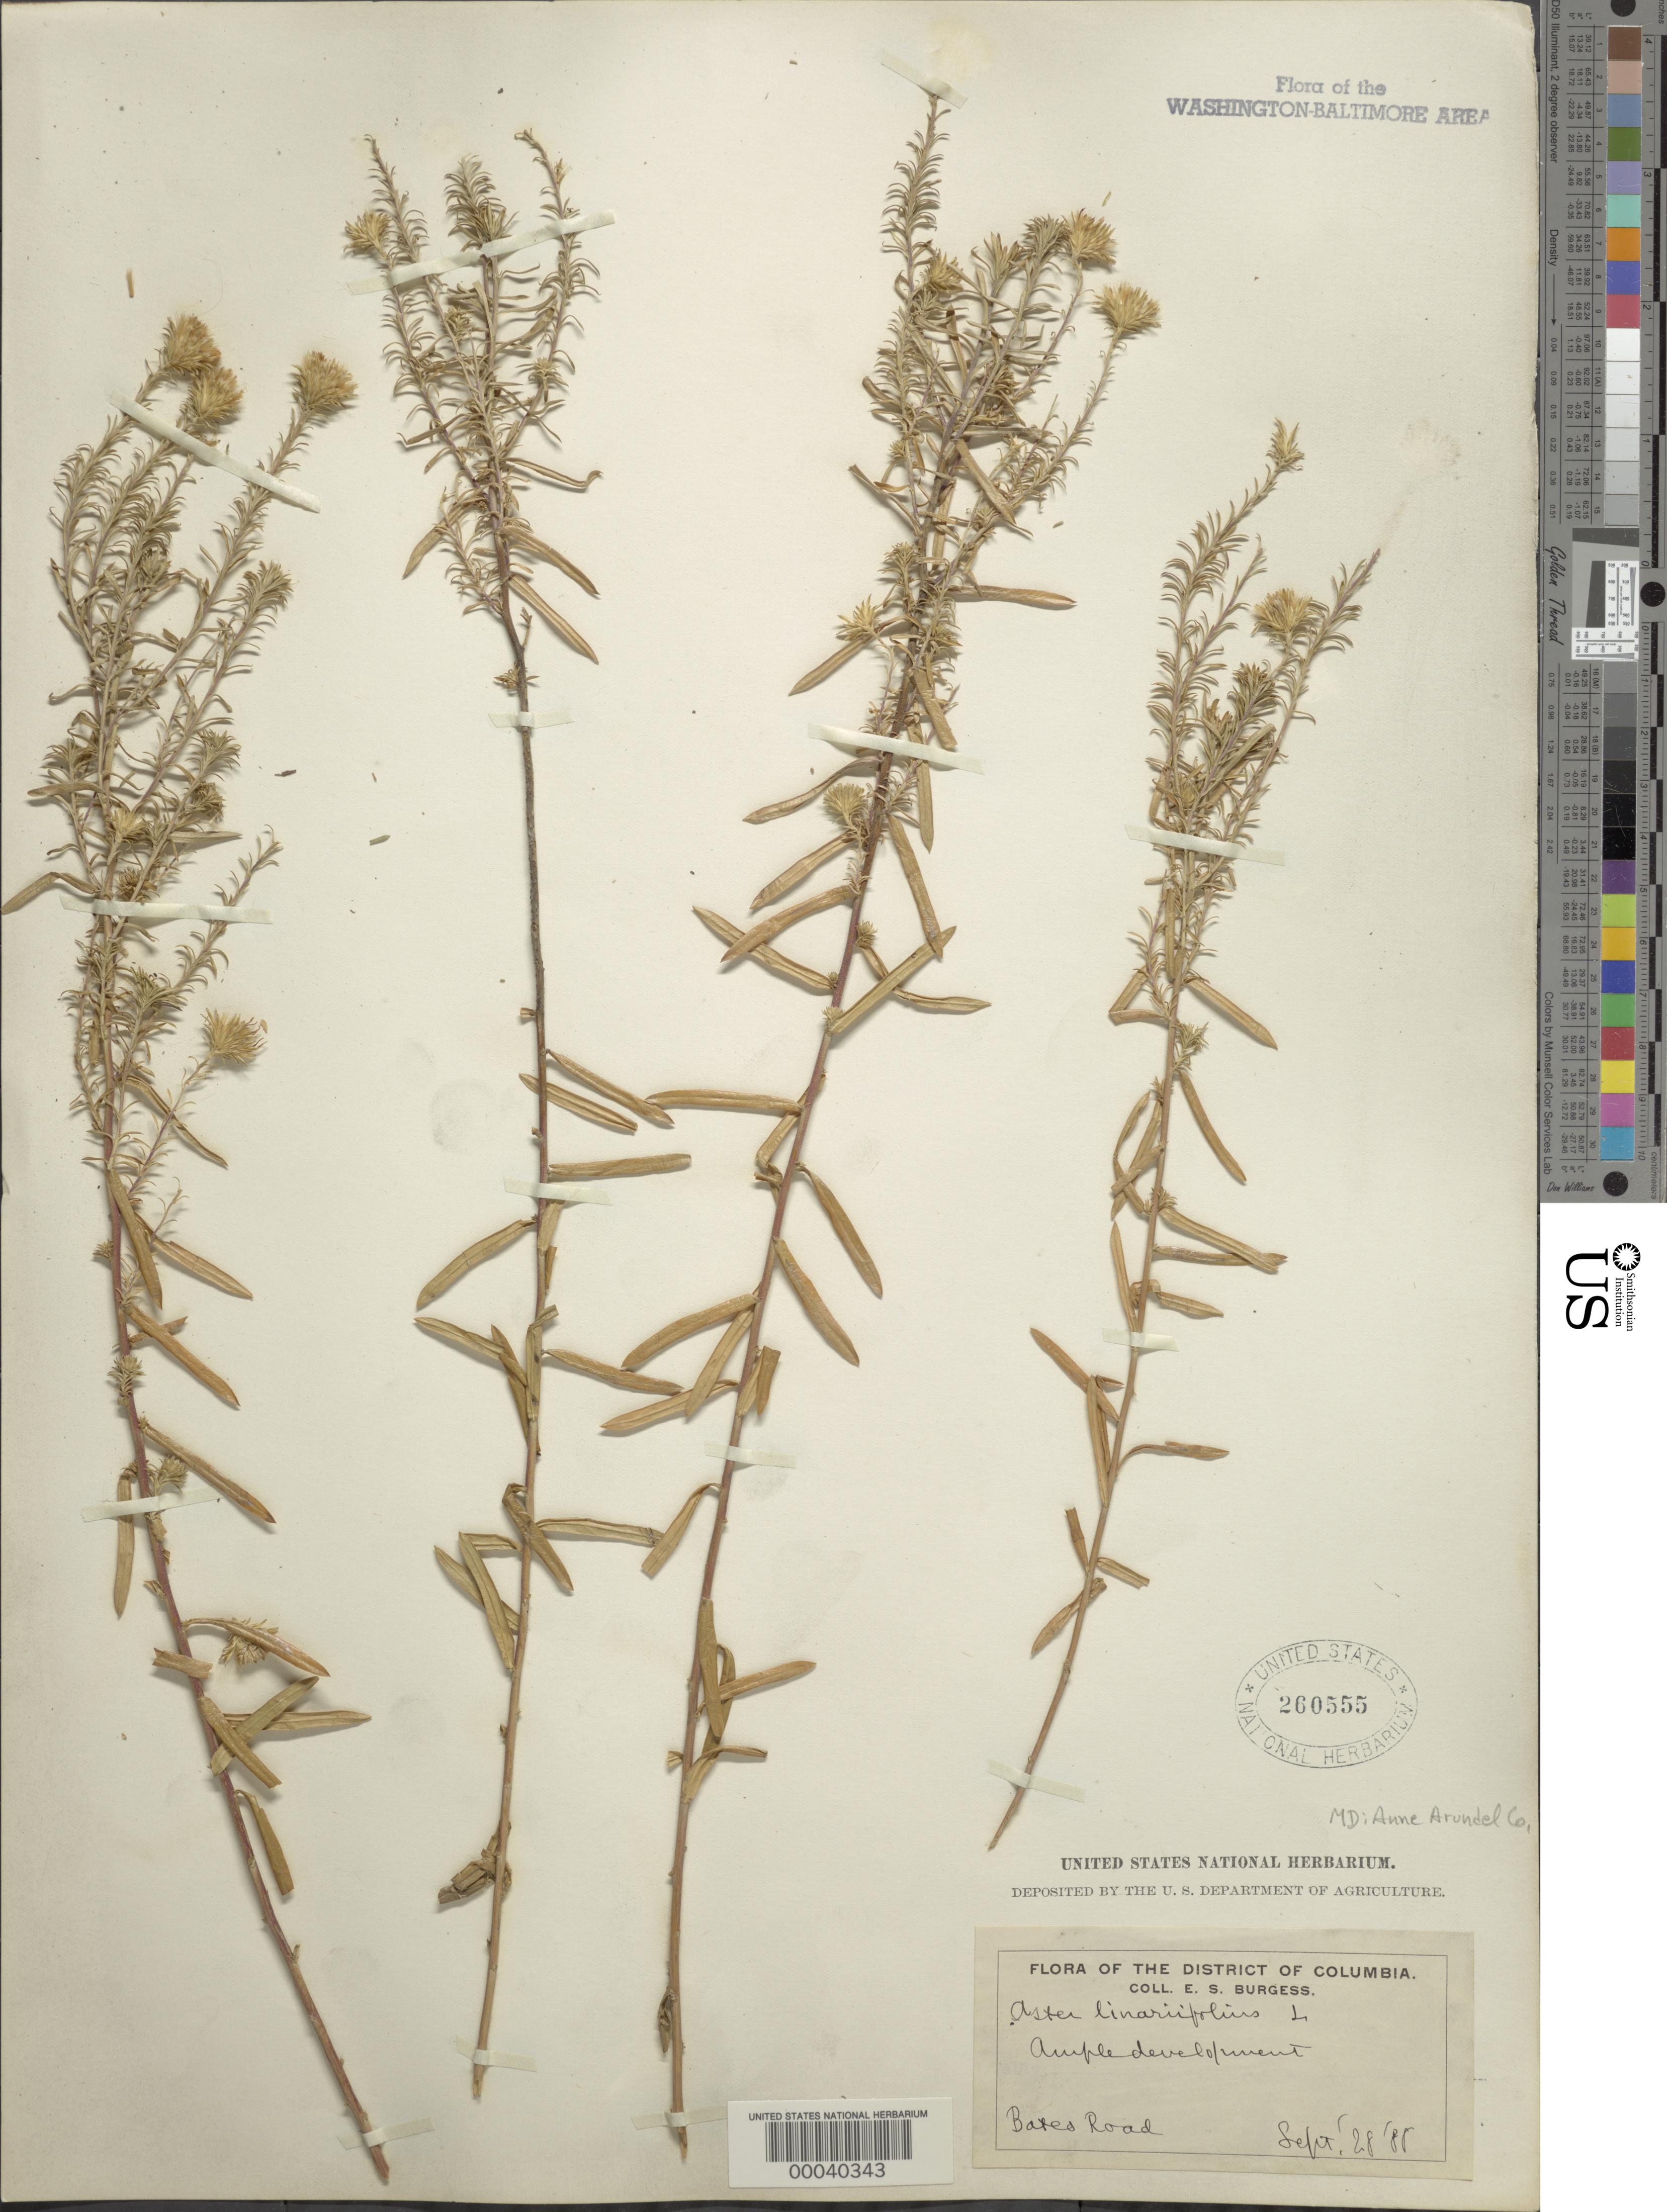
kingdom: Plantae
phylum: Tracheophyta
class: Magnoliopsida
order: Asterales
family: Asteraceae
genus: Ionactis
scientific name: Ionactis linariifolia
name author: (L.) Greene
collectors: E. Burgess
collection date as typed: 28 Sep 1888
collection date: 1888-09-28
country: United States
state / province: District of Columbia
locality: Bates Road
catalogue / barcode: US 260555